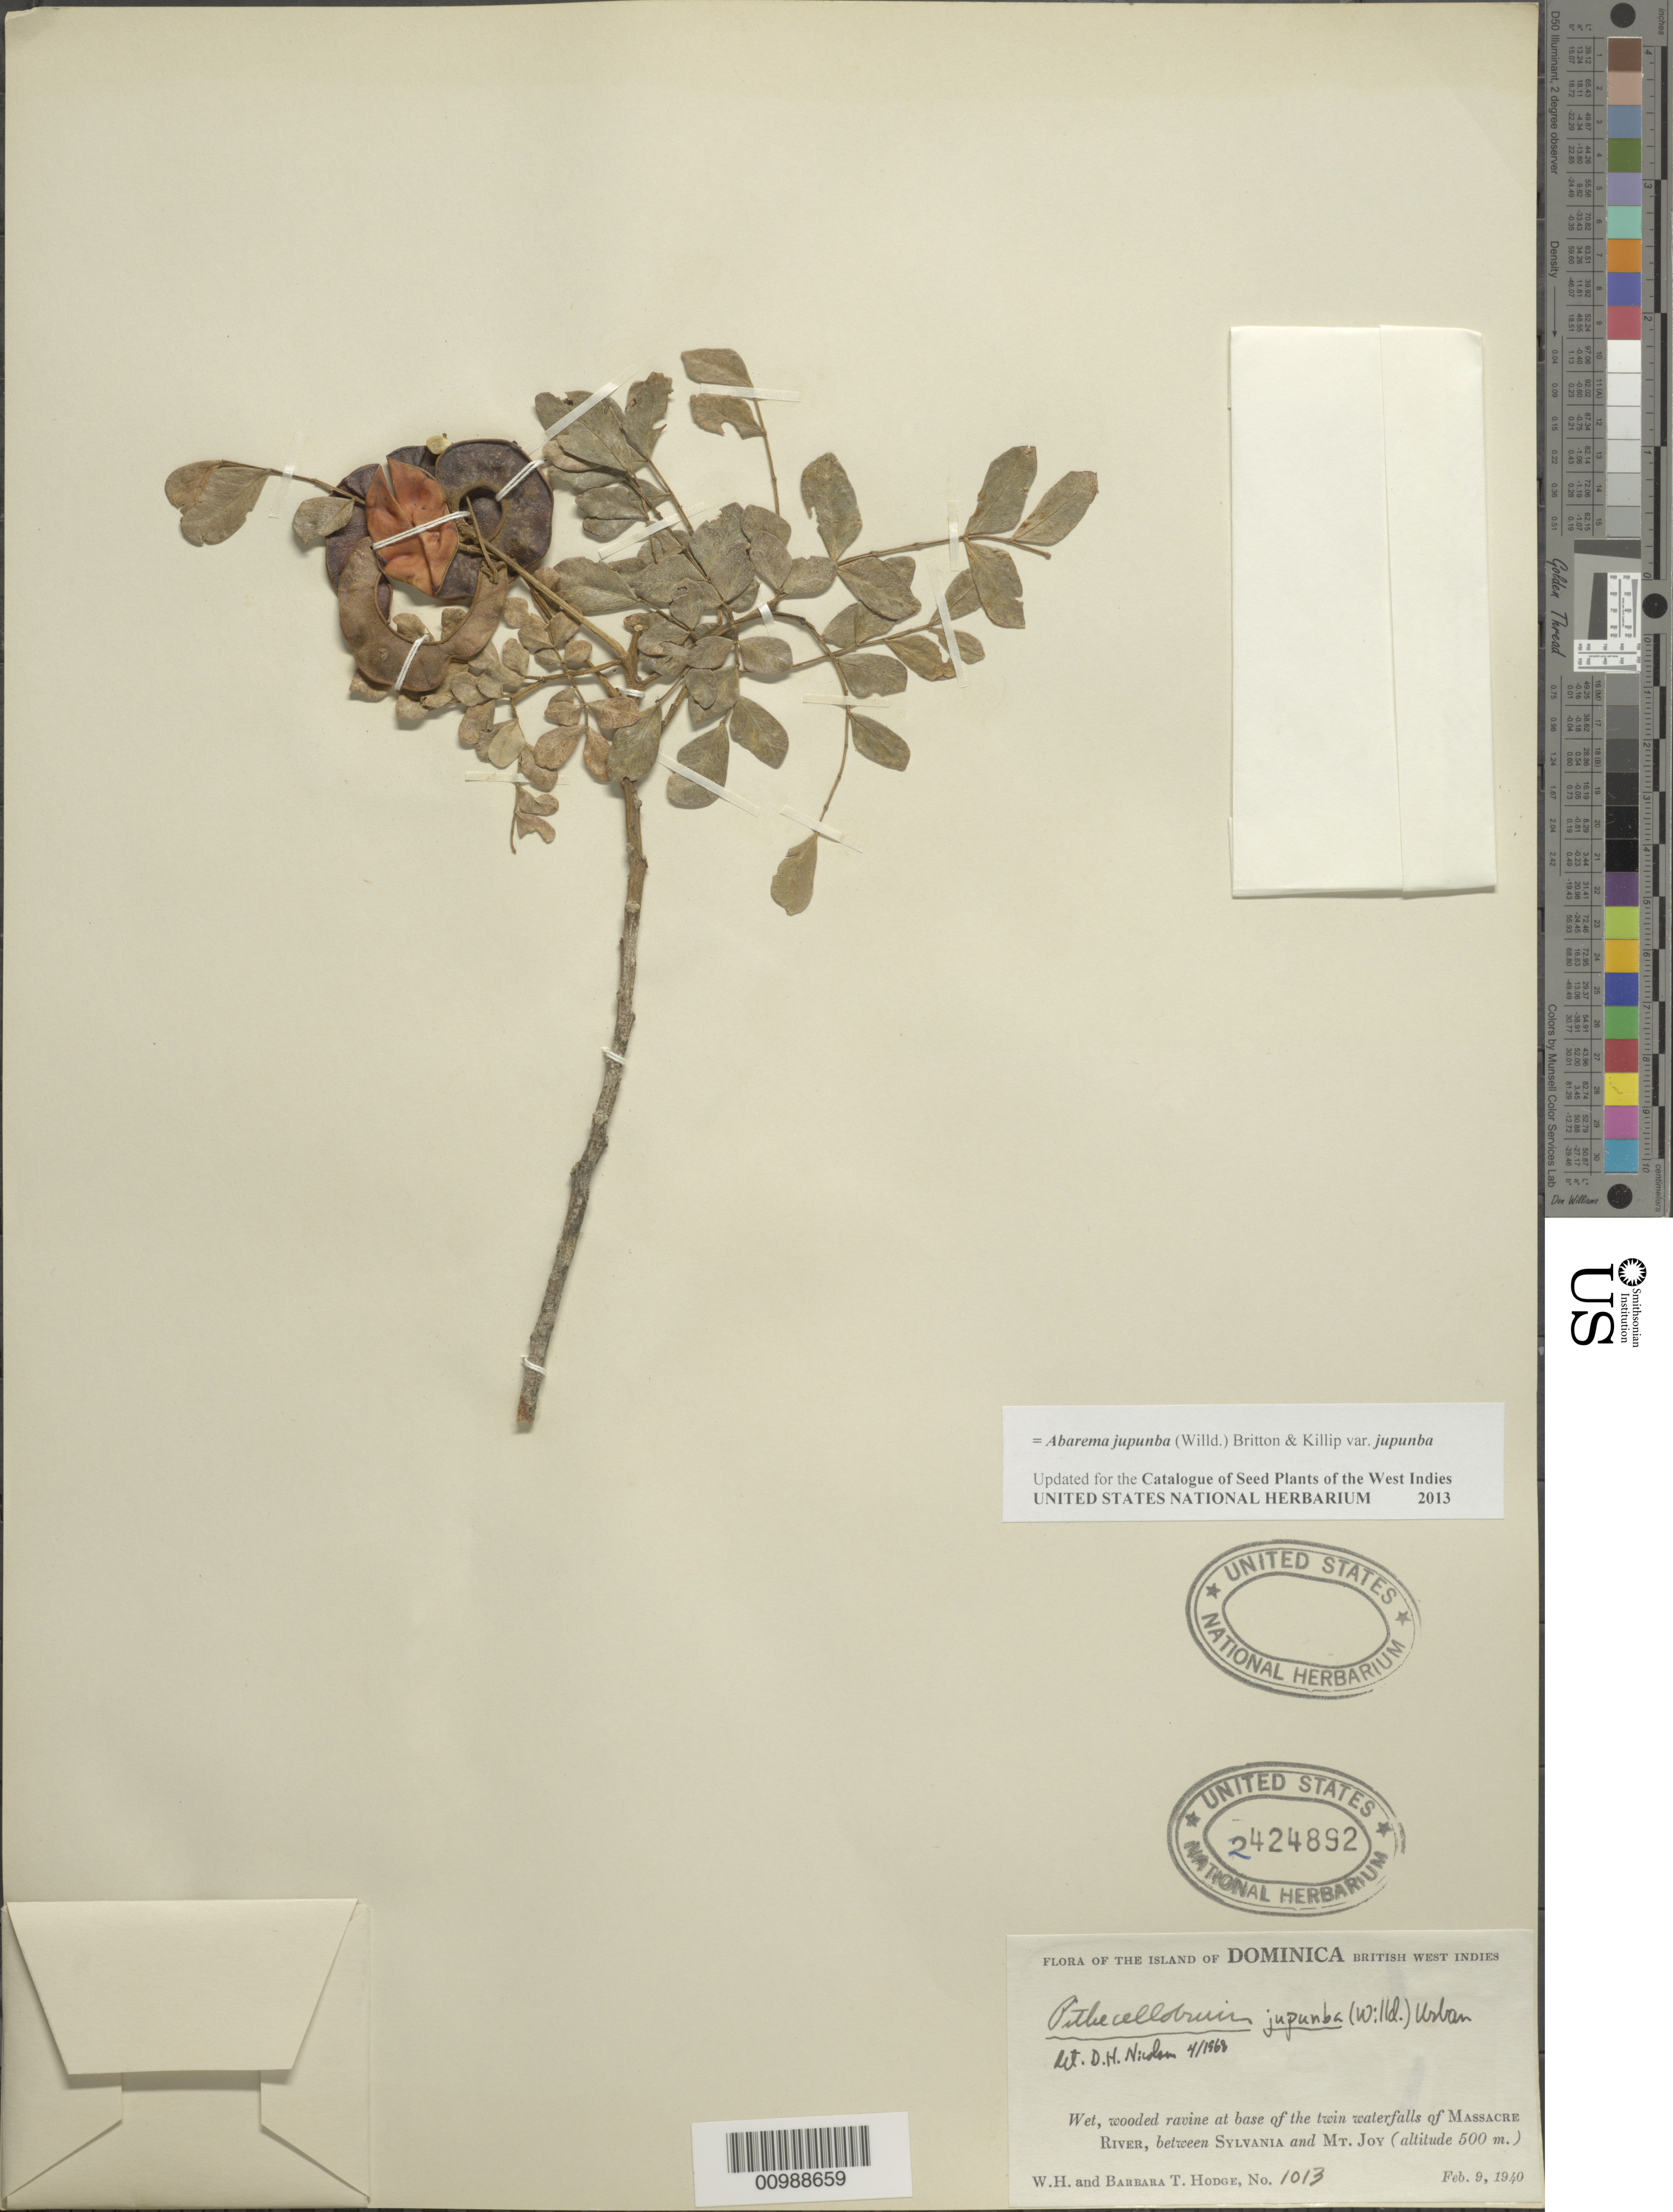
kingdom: Plantae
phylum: Tracheophyta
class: Magnoliopsida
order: Fabales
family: Fabaceae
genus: Abarema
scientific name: Abarema jupunba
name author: (Willd.) Britton & Killip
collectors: W. Hodge & B. Hodge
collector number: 1013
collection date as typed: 09 Feb 1940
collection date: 1940-02-09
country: Dominica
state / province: St. Paul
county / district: Sylvania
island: Dominica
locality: Ravine at the base of the twin waterfalls of Massacre River, between Sylvania and Mt. Joy.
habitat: Wet wooded ravine at base of the waterfalls.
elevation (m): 500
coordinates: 0 N, 0 E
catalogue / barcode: US 2424892